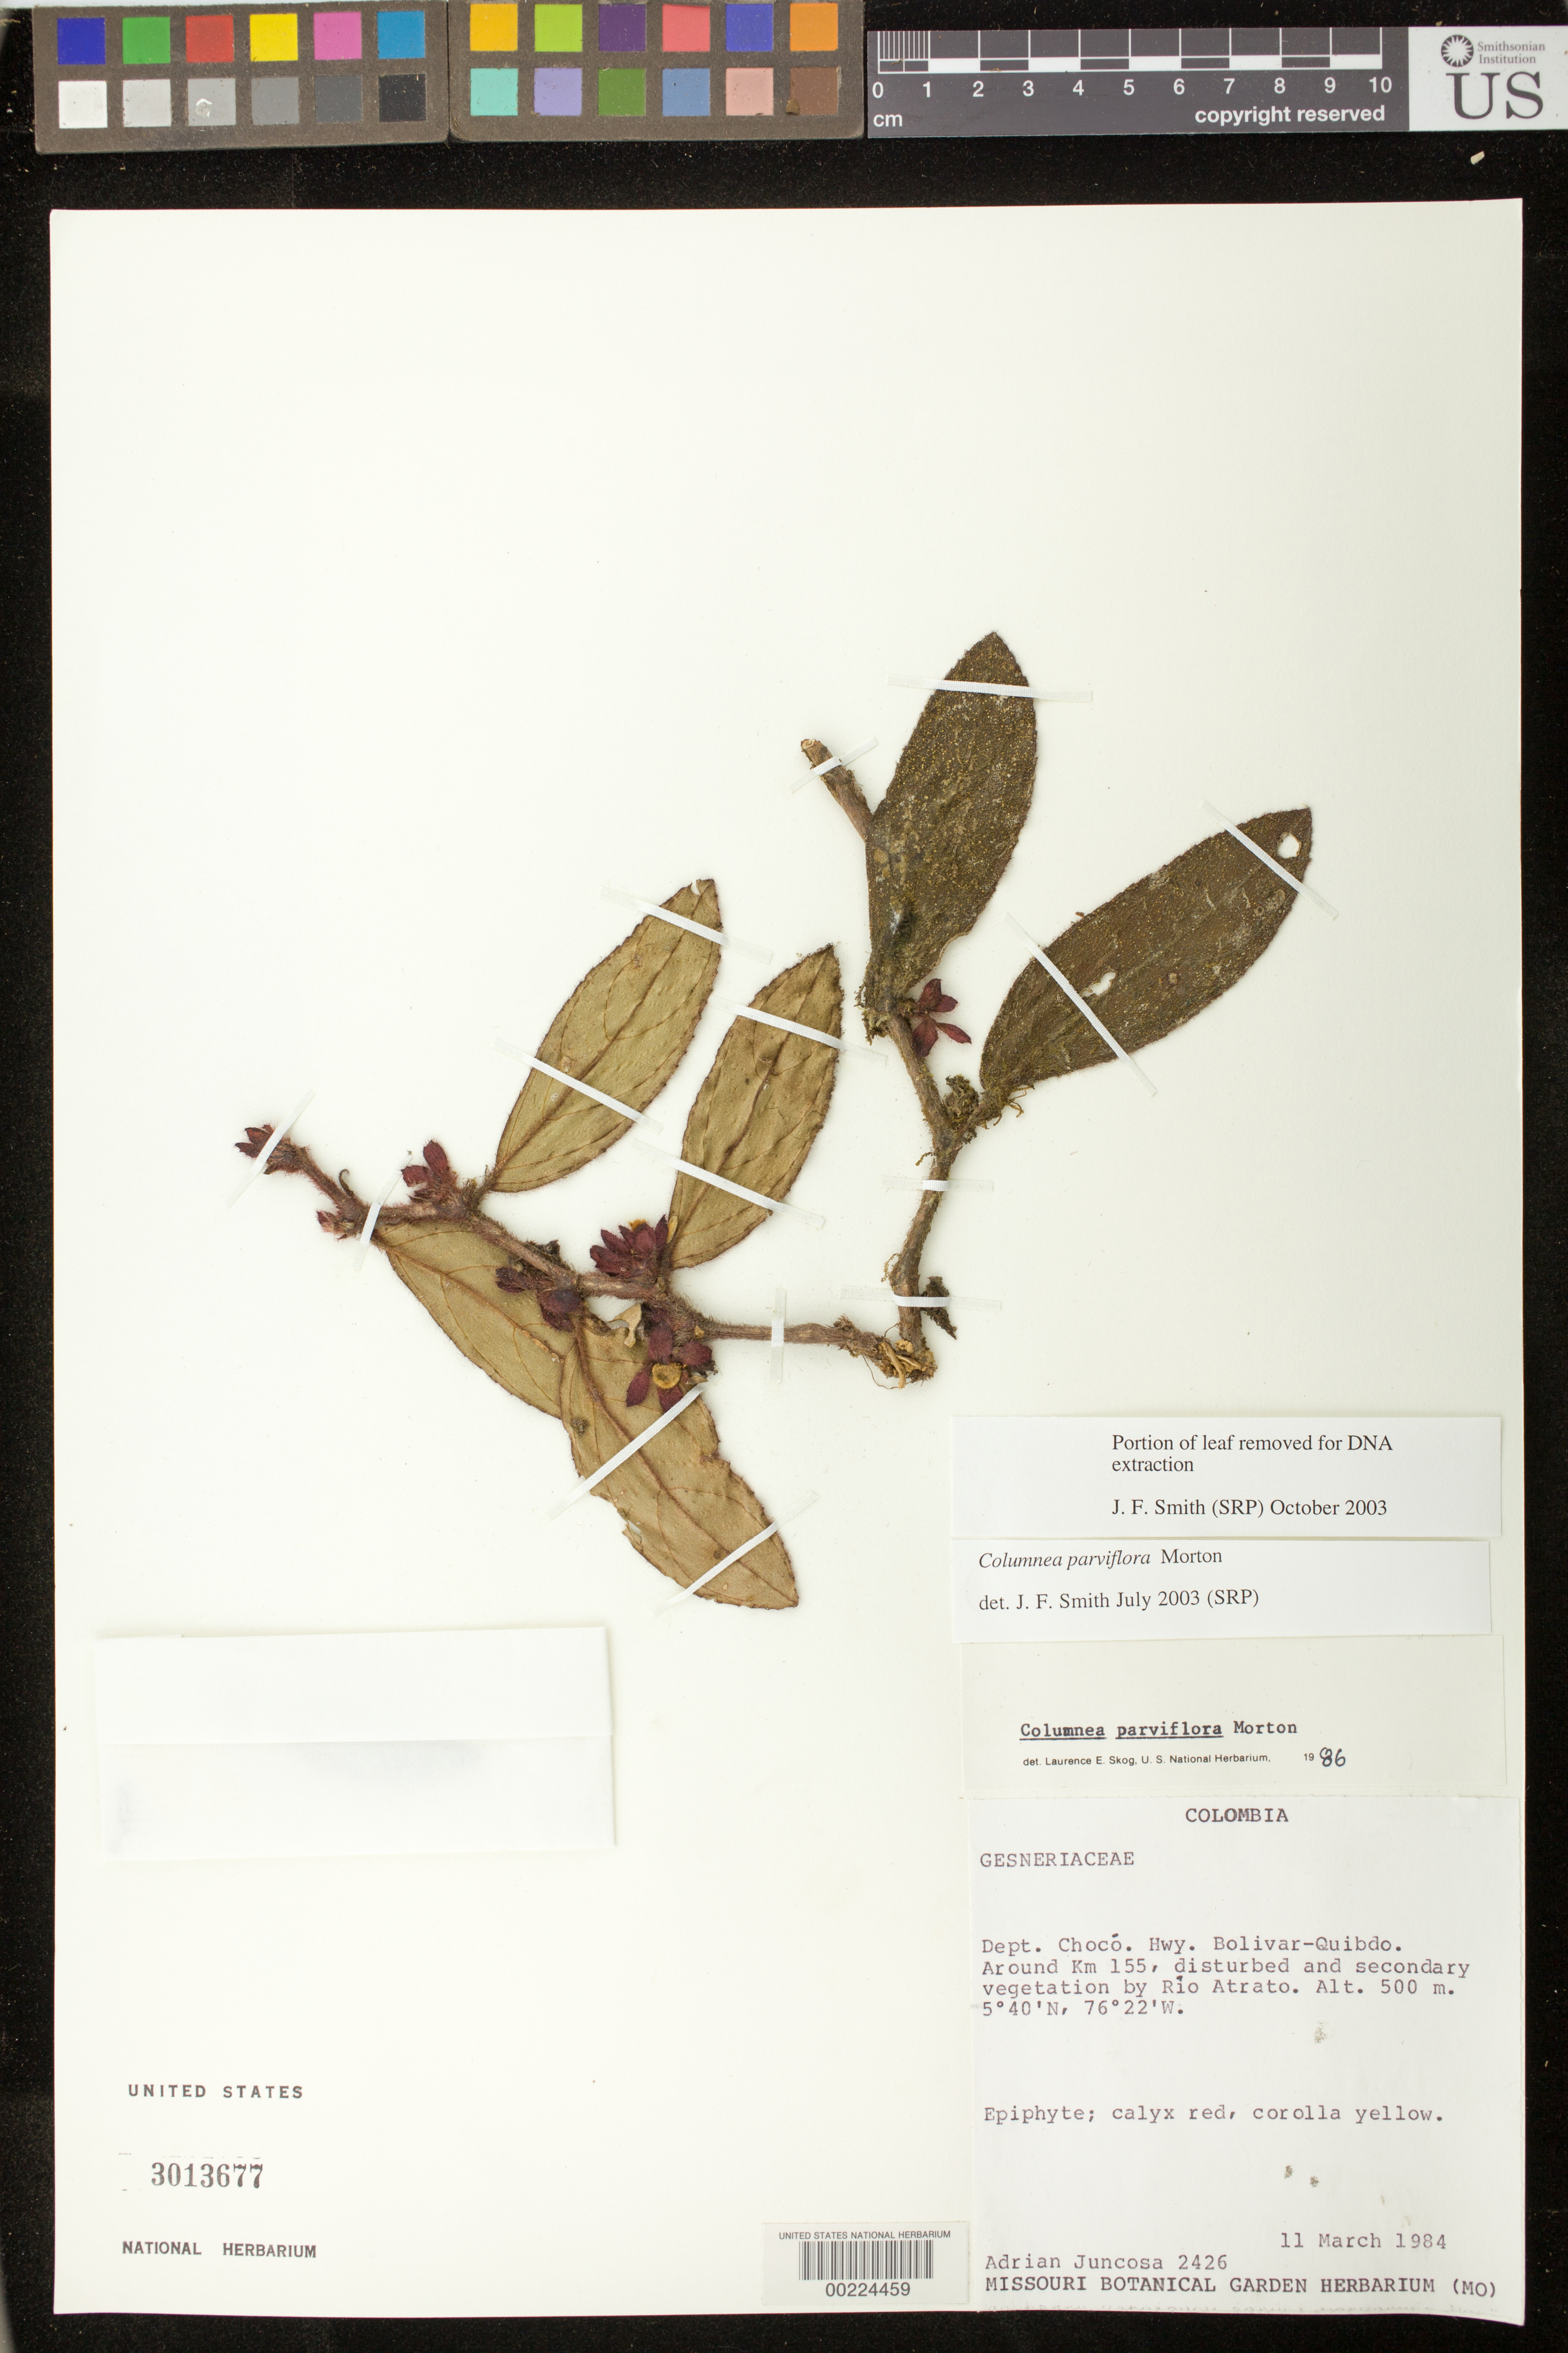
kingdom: Plantae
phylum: Tracheophyta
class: Magnoliopsida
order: Lamiales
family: Gesneriaceae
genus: Columnea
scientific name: Columnea herthae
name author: Mansf.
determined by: Clark, J. L.; Skog, Laurence E.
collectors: A. Juncosa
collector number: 2426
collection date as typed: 11 Mar 1984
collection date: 1984-03-11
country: Colombia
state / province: Chocó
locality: Bolivar - Quibdo hwy, around km 155, by Rio Atrato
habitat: Disturbed and secondary vegetation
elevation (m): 500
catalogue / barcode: US 3013677